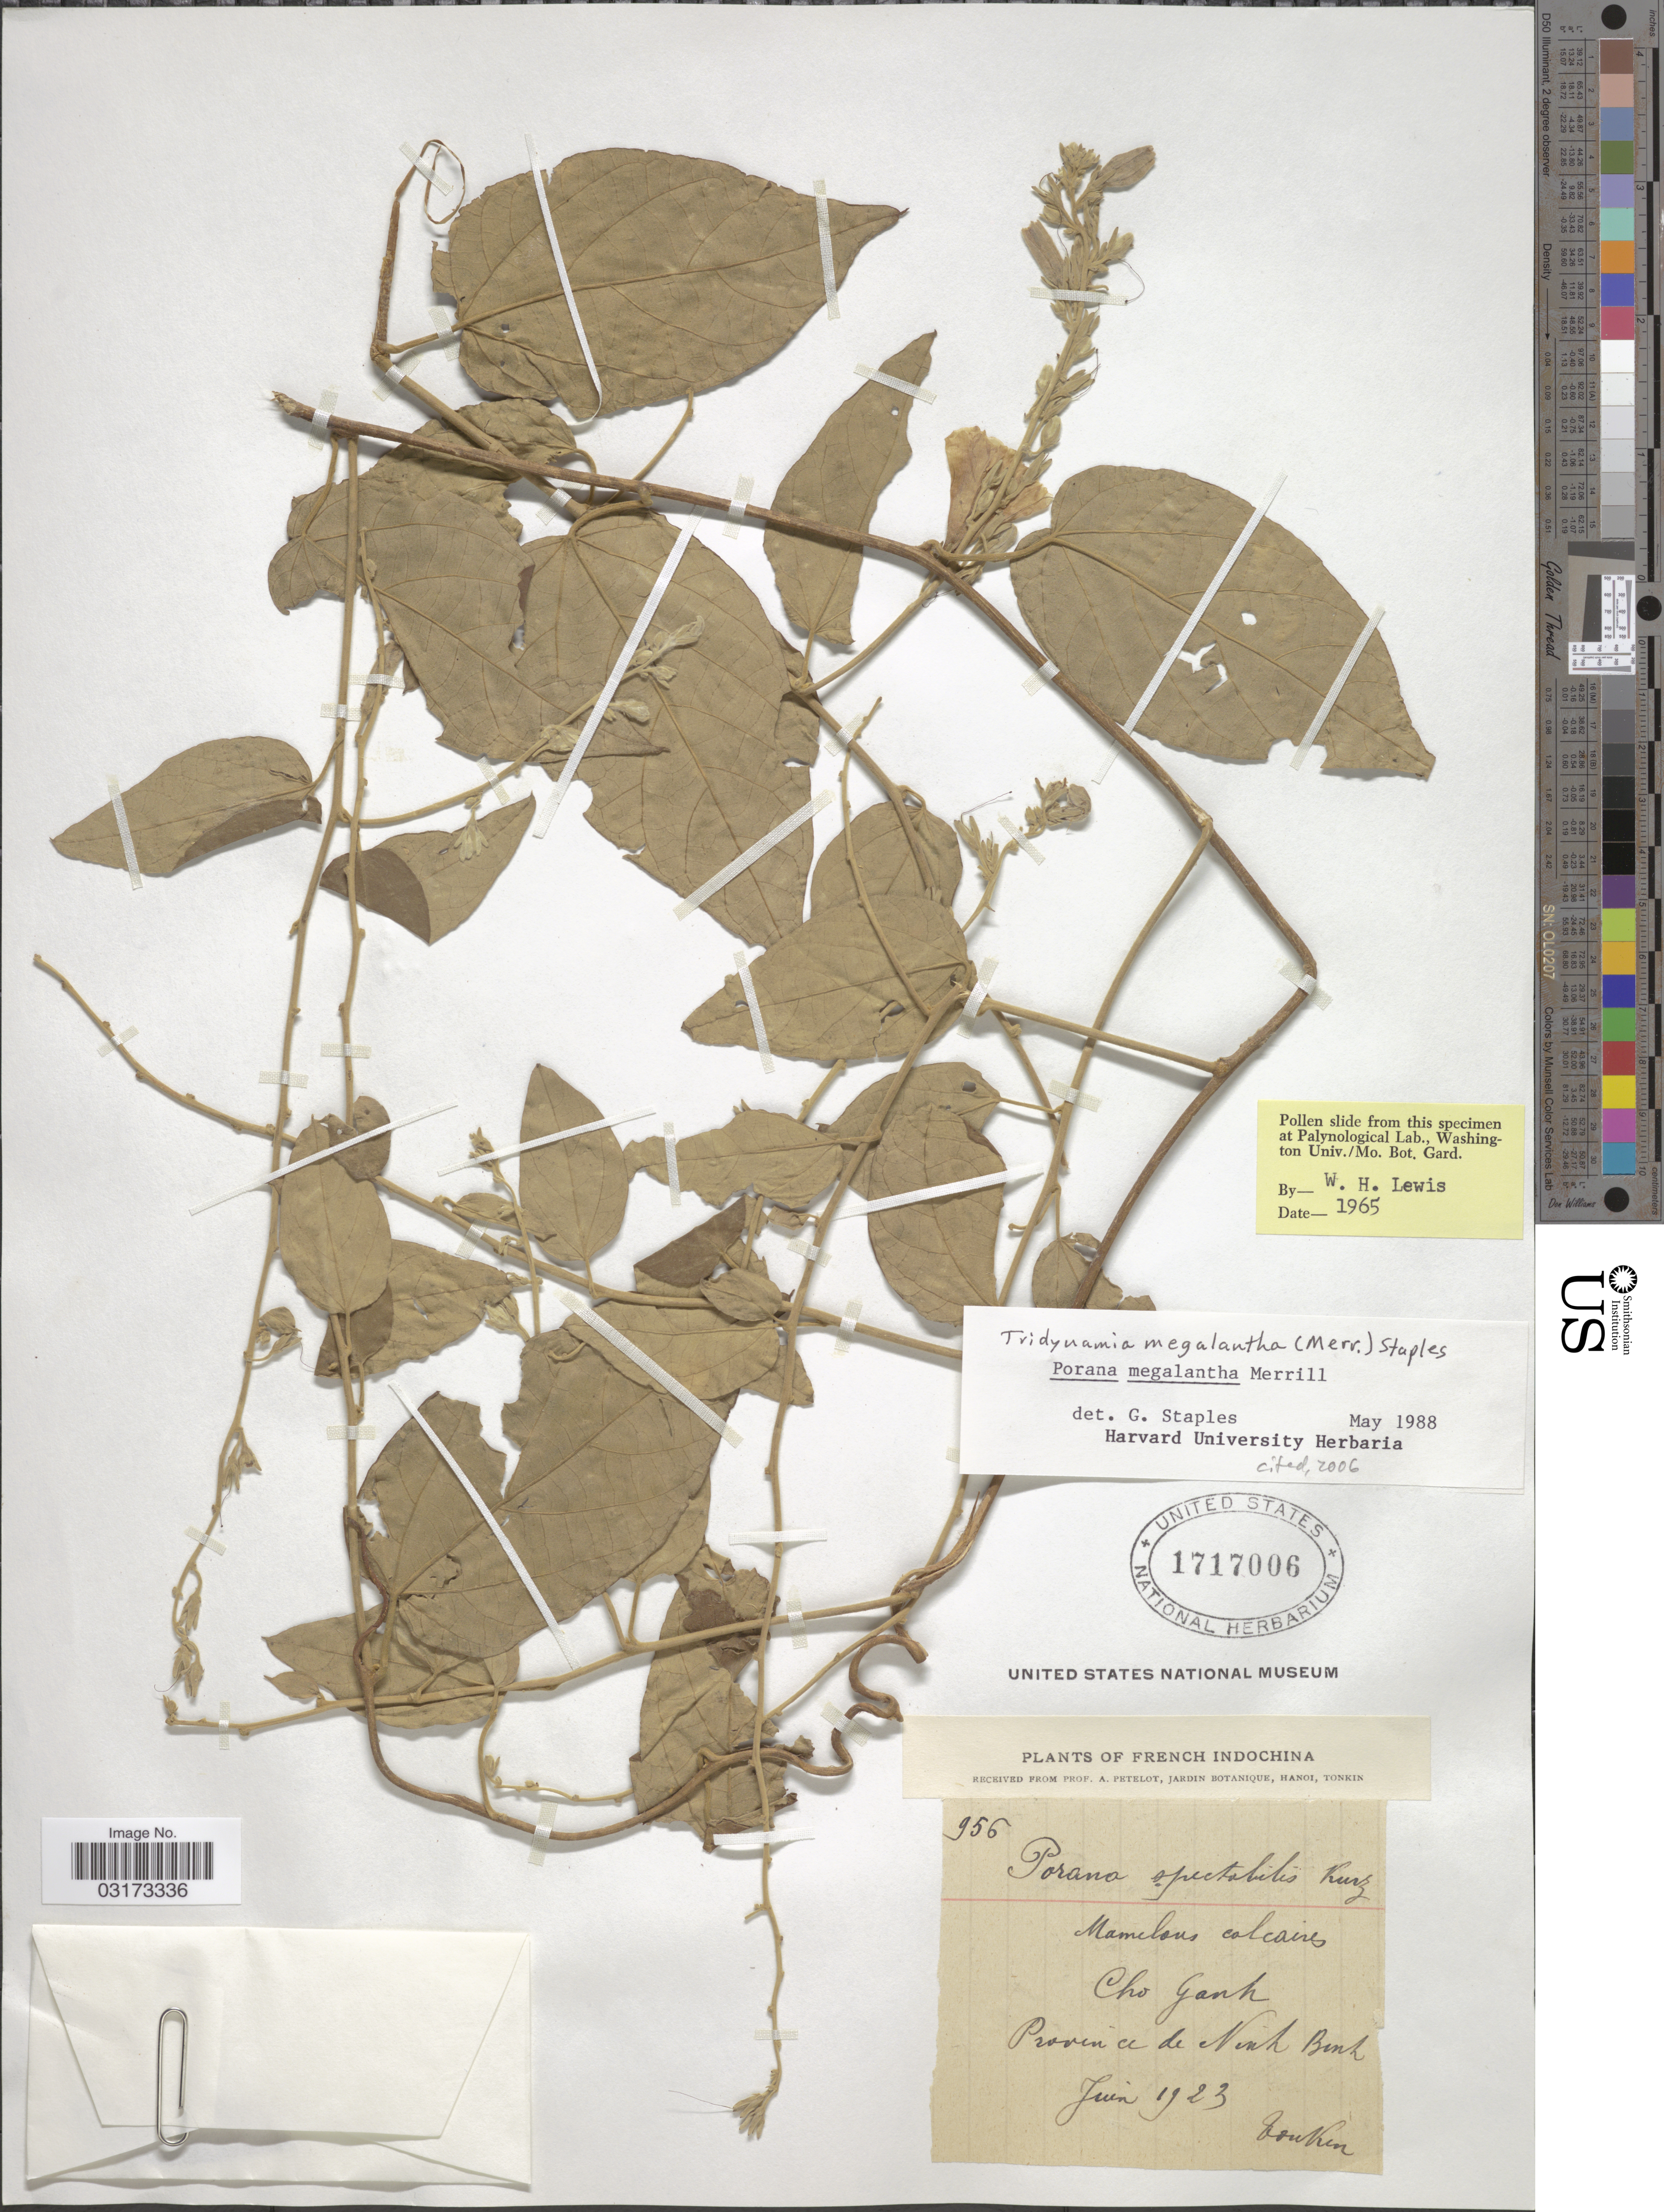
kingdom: Plantae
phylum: Tracheophyta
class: Magnoliopsida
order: Solanales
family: Convolvulaceae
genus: Tridynamia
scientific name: Tridynamia megalantha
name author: (Merr.) Staples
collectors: P. A. Pételot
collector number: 956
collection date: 1923-06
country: Vietnam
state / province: Ninh Binh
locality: French Indochina. Cho Ganh.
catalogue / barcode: US 1717006